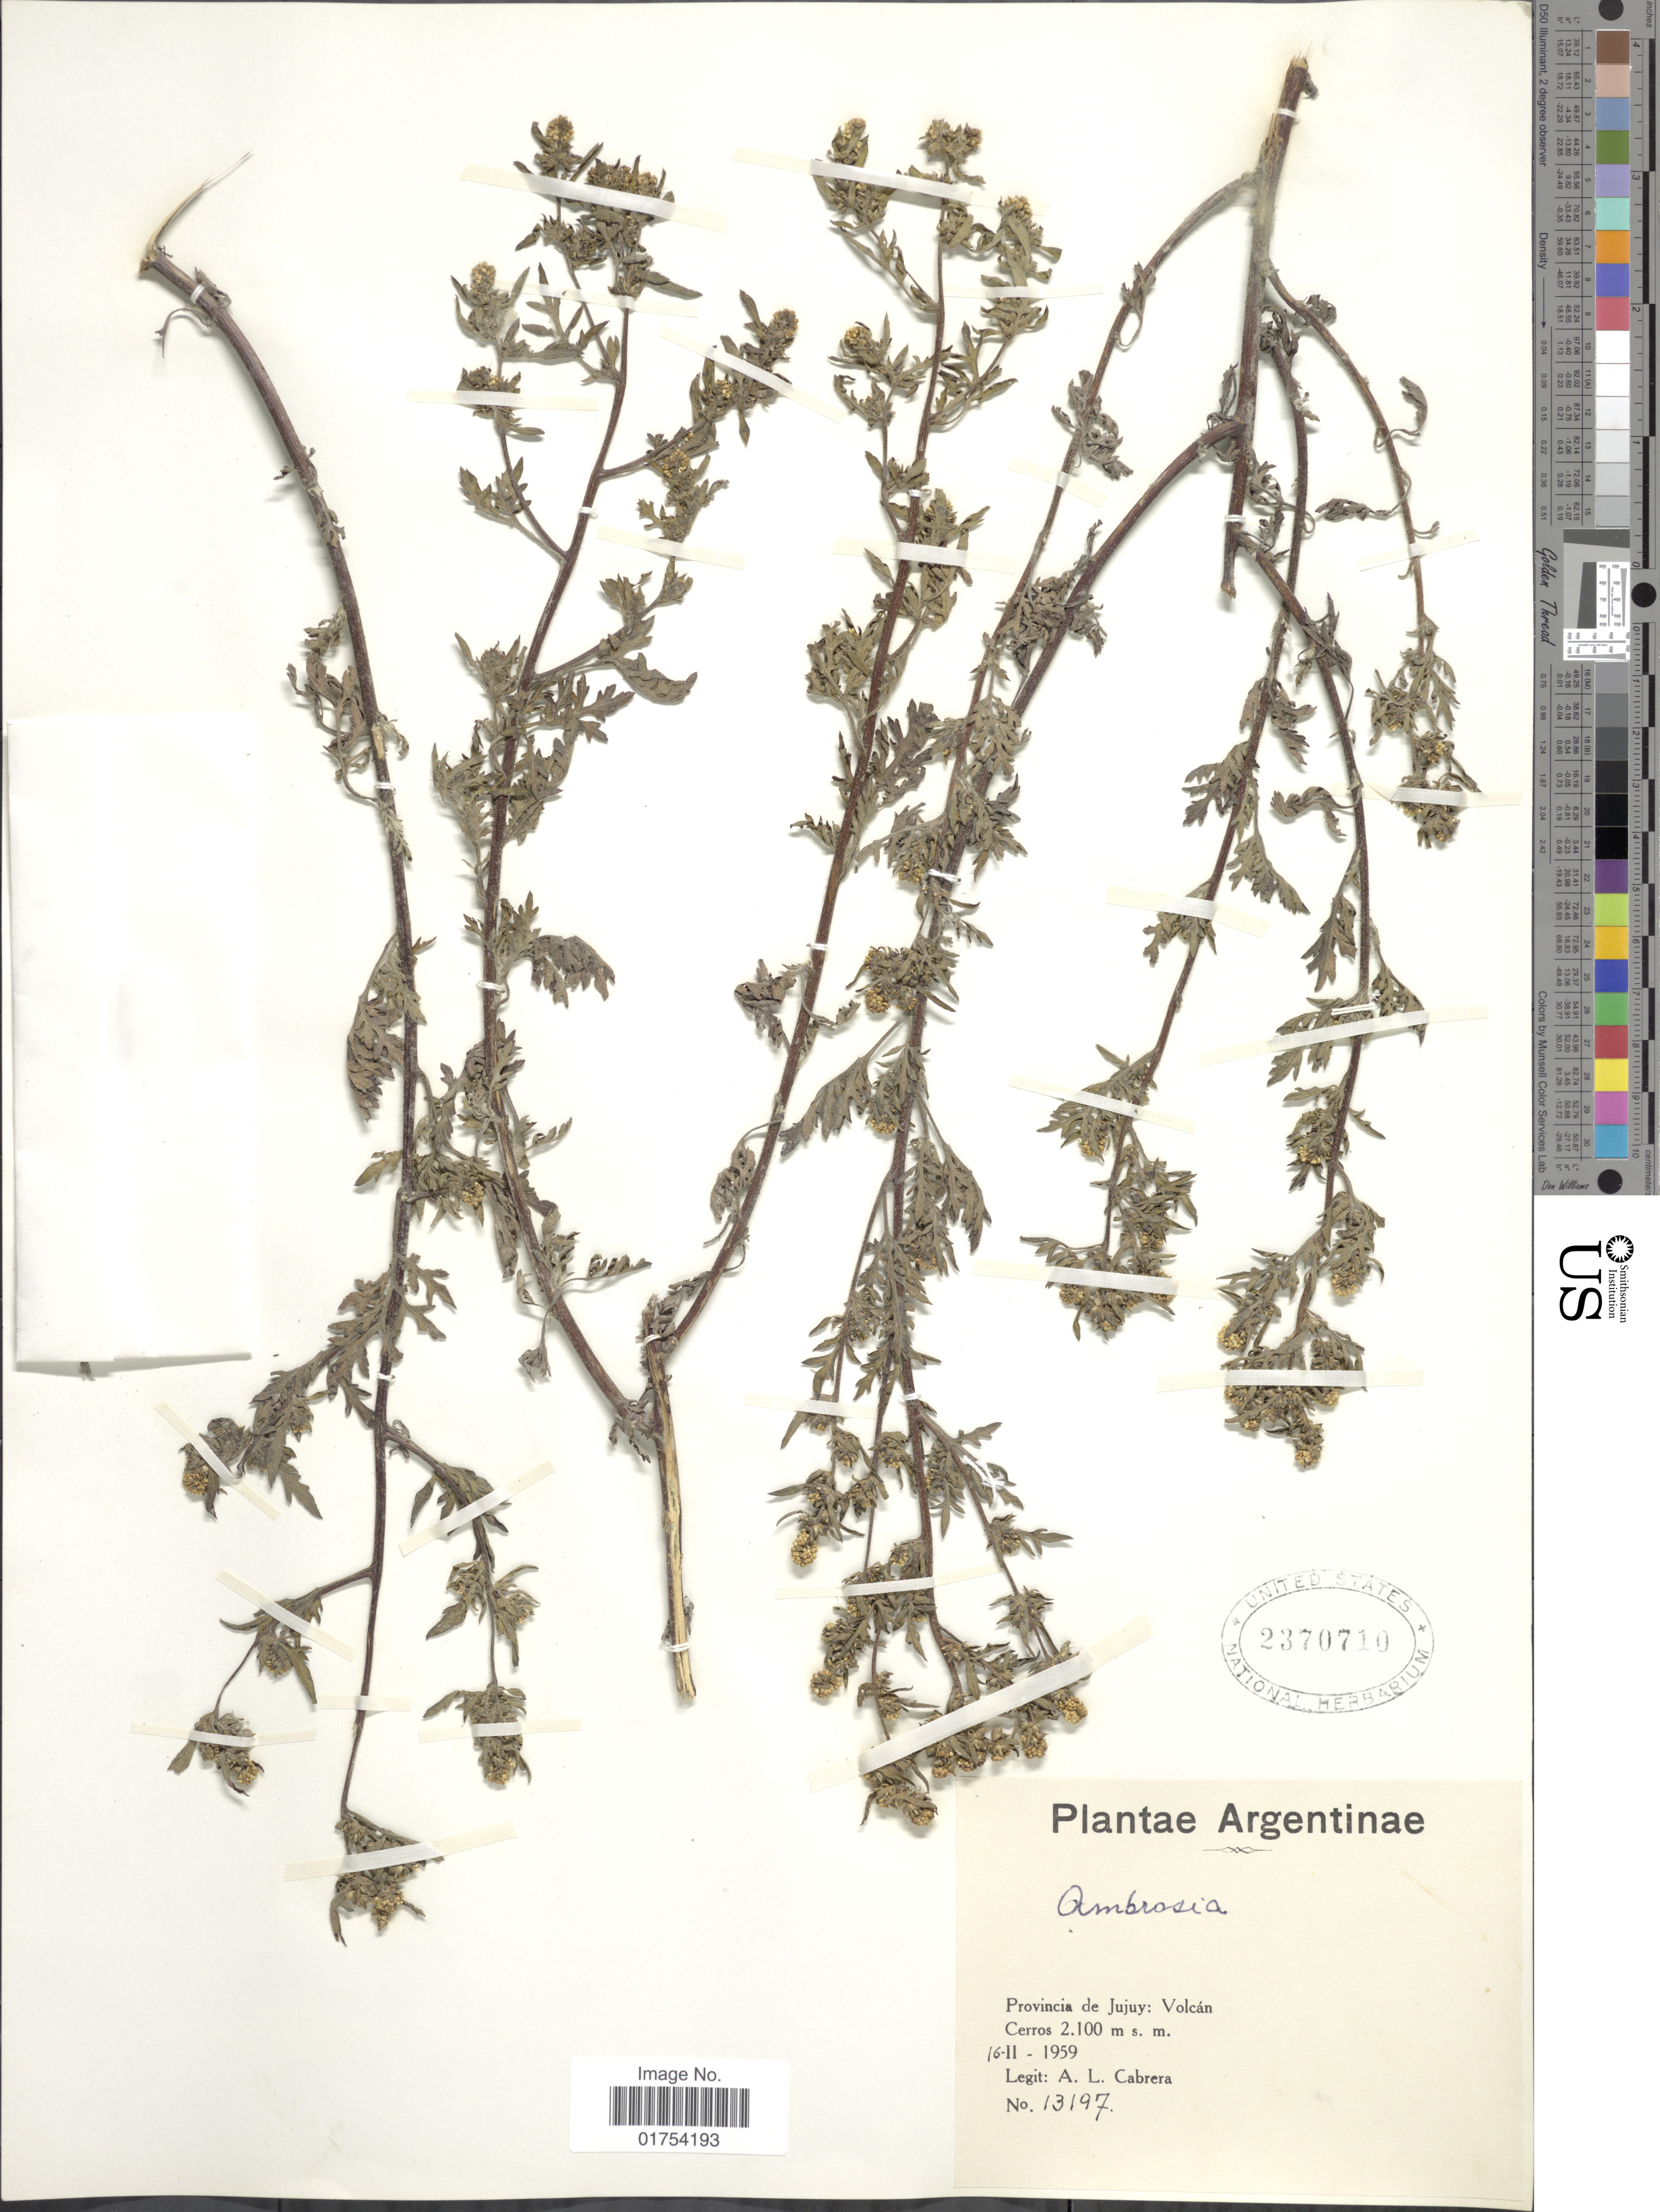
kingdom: Plantae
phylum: Tracheophyta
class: Magnoliopsida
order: Asterales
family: Asteraceae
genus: Ambrosia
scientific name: Ambrosia sp.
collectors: A. L. Cabrera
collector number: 13197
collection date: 1959-02-16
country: Argentina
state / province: Jujuy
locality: Volcan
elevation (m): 2100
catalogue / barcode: US 2370710